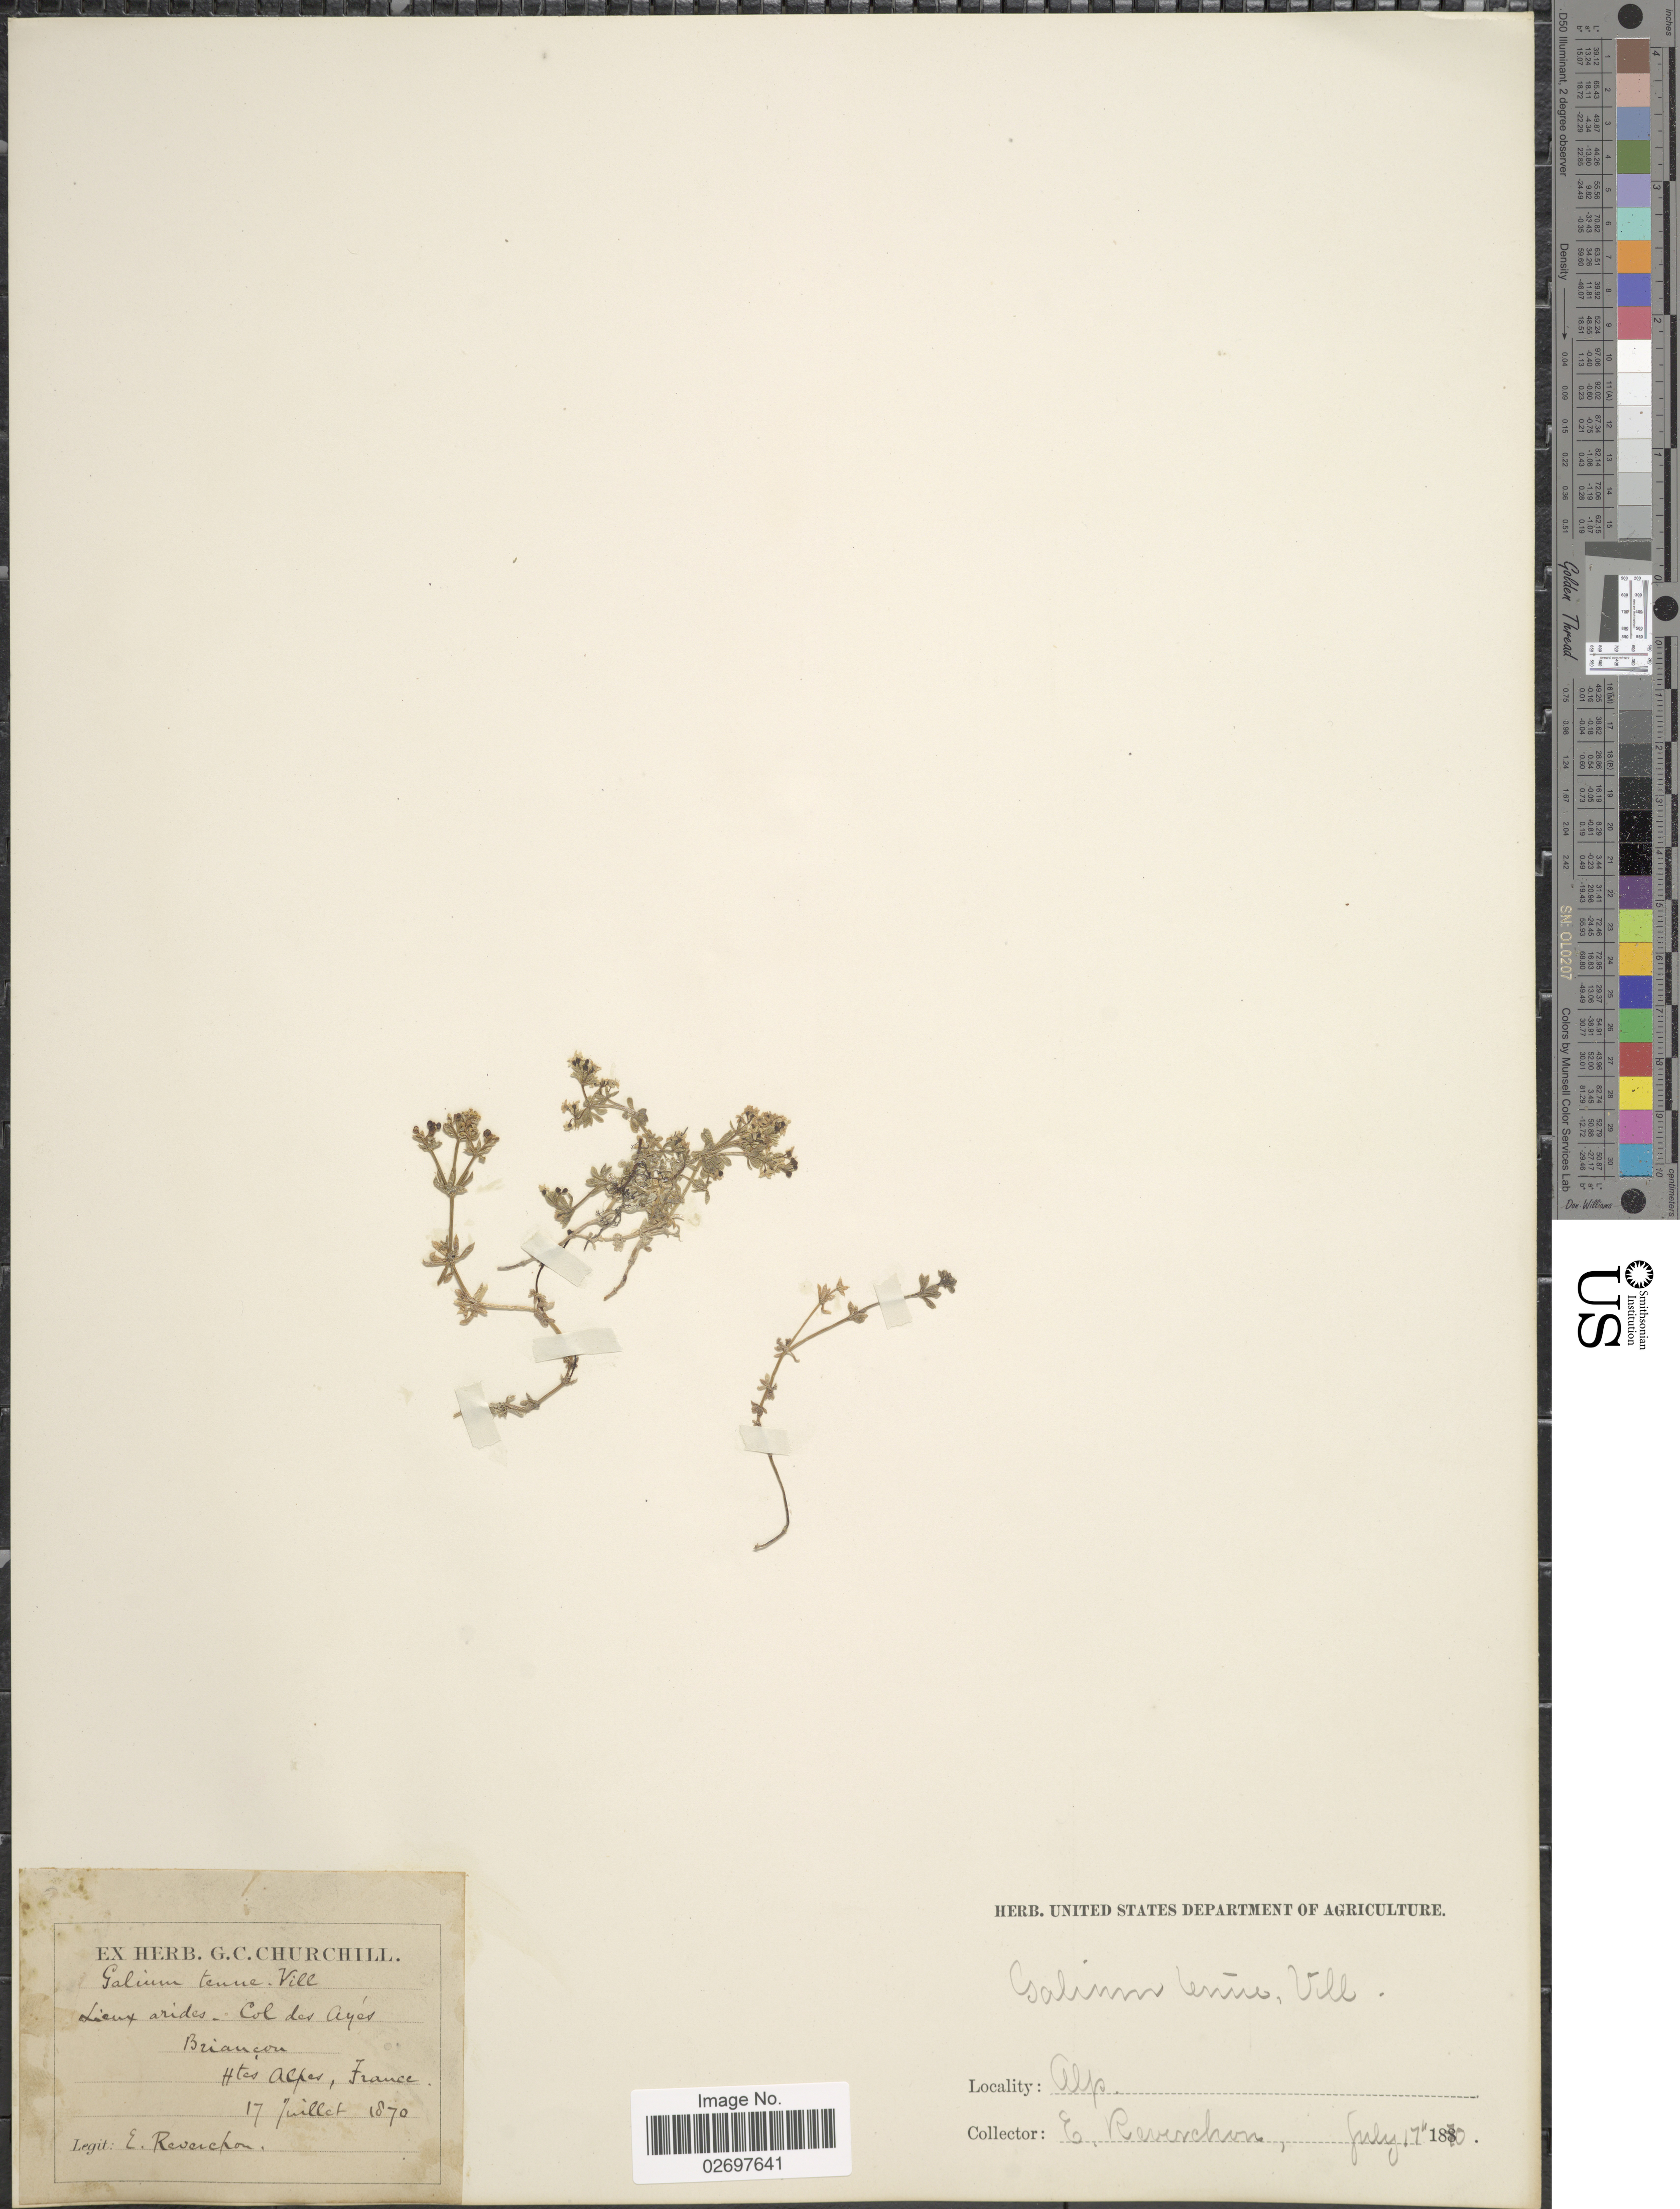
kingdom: Plantae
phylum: Tracheophyta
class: Magnoliopsida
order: Gentianales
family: Rubiaceae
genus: Galium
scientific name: Galium tenue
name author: Vill.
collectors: E. Reverchon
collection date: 1870-07-17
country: France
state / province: Provence-Alpes-Côte d'Azur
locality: Briancon, Htes Alpes, France